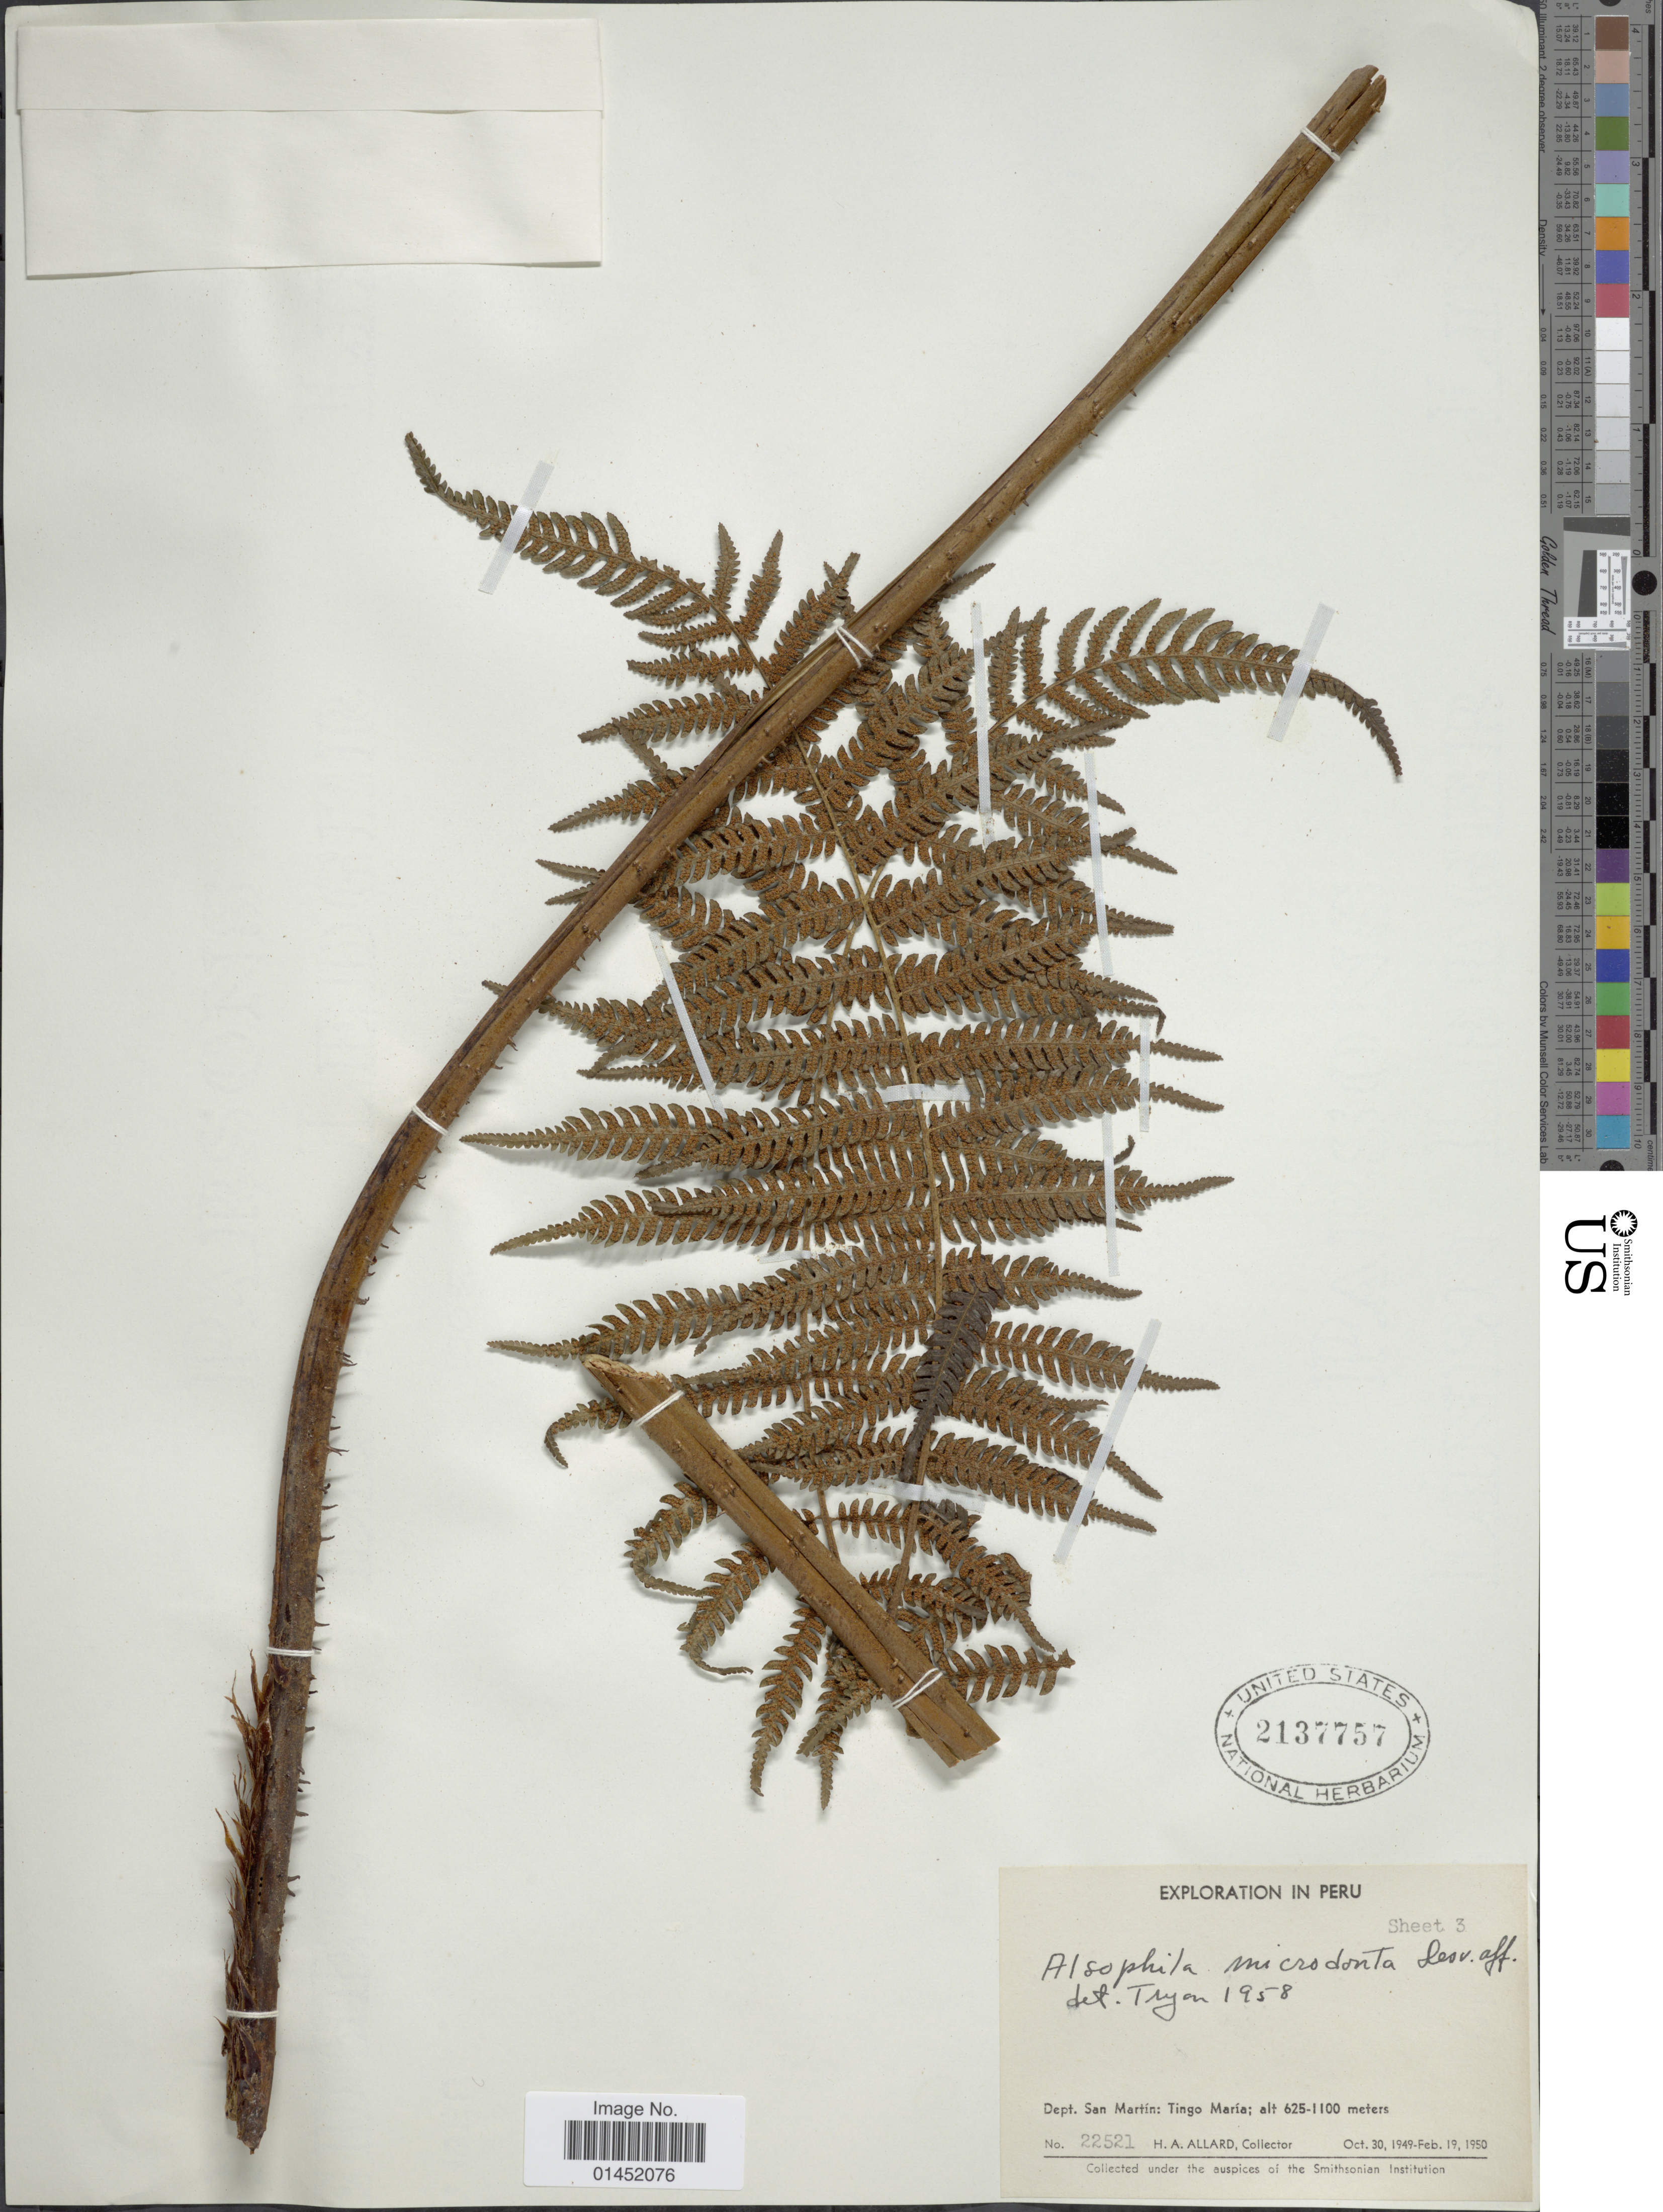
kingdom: Plantae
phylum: Tracheophyta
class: Polypodiopsida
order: Cyatheales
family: Cyatheaceae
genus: Cyathea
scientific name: Cyathea microdonta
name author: (Desv.) Domin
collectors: H. A. Allard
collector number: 22521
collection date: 1949-10-30/1950-02-19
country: Peru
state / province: San Martín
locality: Dept. San Martín: Tingo María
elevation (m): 625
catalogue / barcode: US 2137757